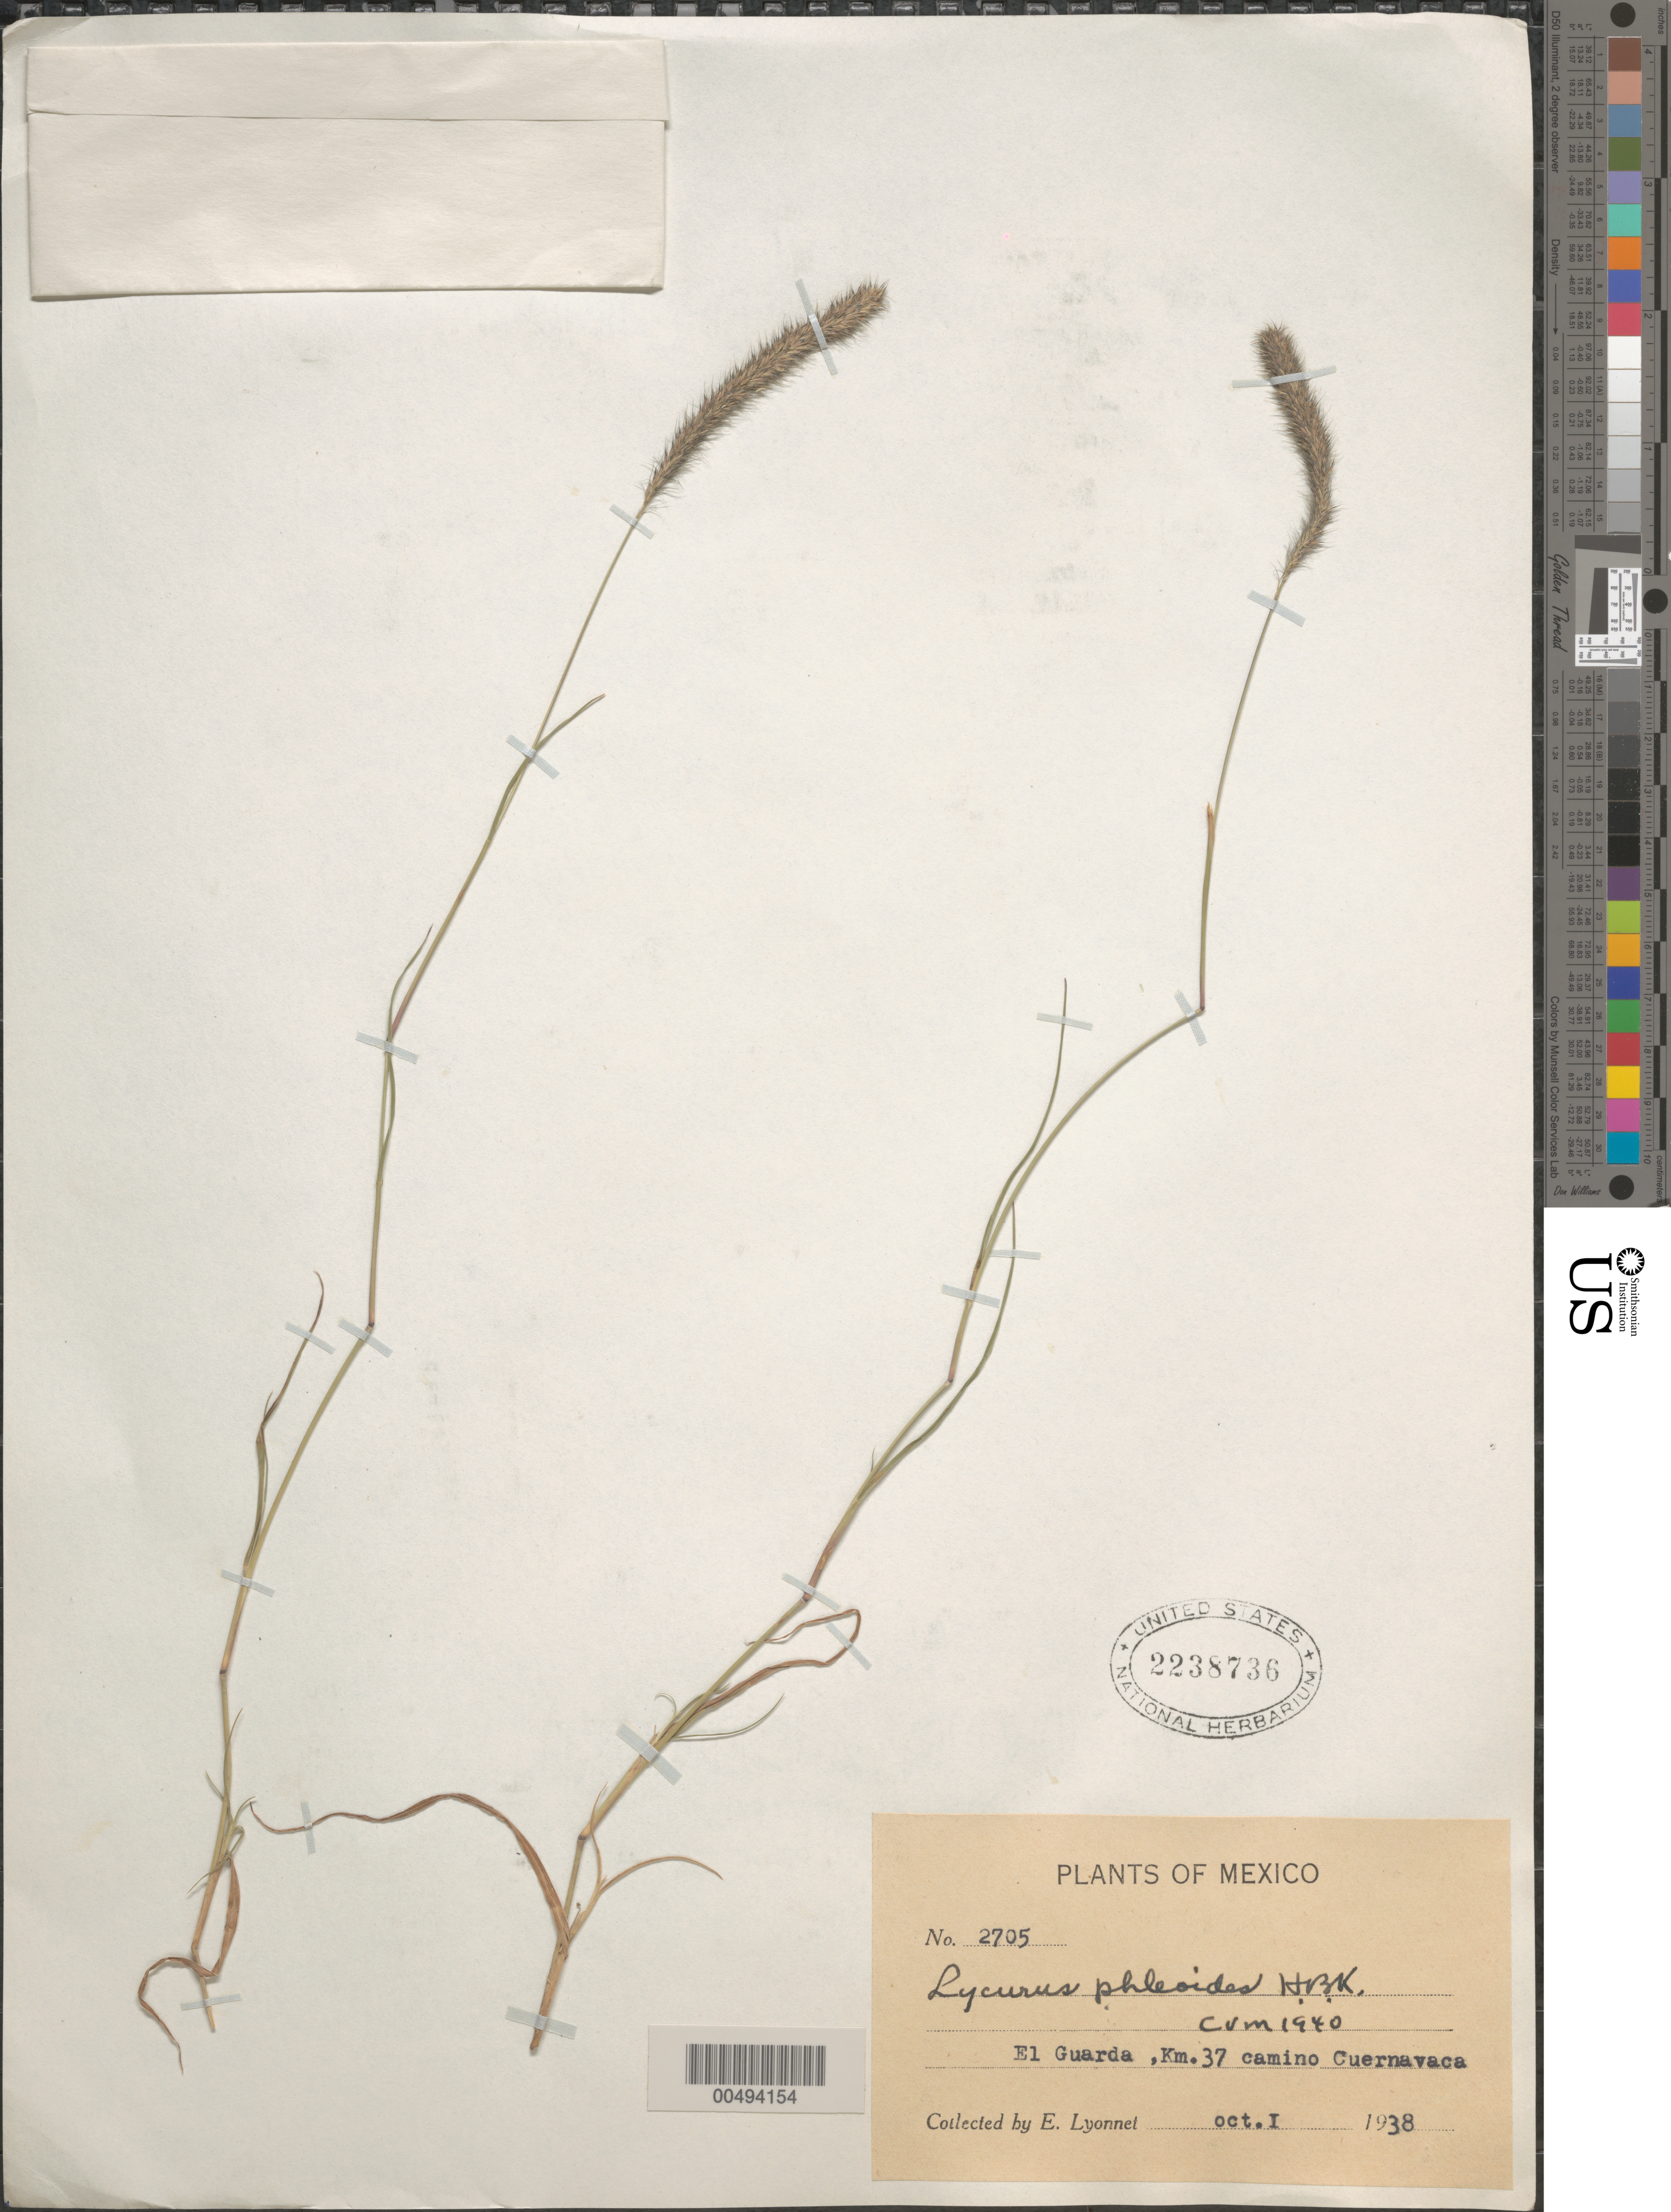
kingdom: Plantae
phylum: Tracheophyta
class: Liliopsida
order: Poales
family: Poaceae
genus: Lycurus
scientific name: Lycurus phleoides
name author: Kunth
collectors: Bro. E. Lyonnet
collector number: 2705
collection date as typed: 1 Oct 1938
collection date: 1938-10-01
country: Mexico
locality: El Guarda, km 37 camino Cuernavaca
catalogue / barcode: US 2238736